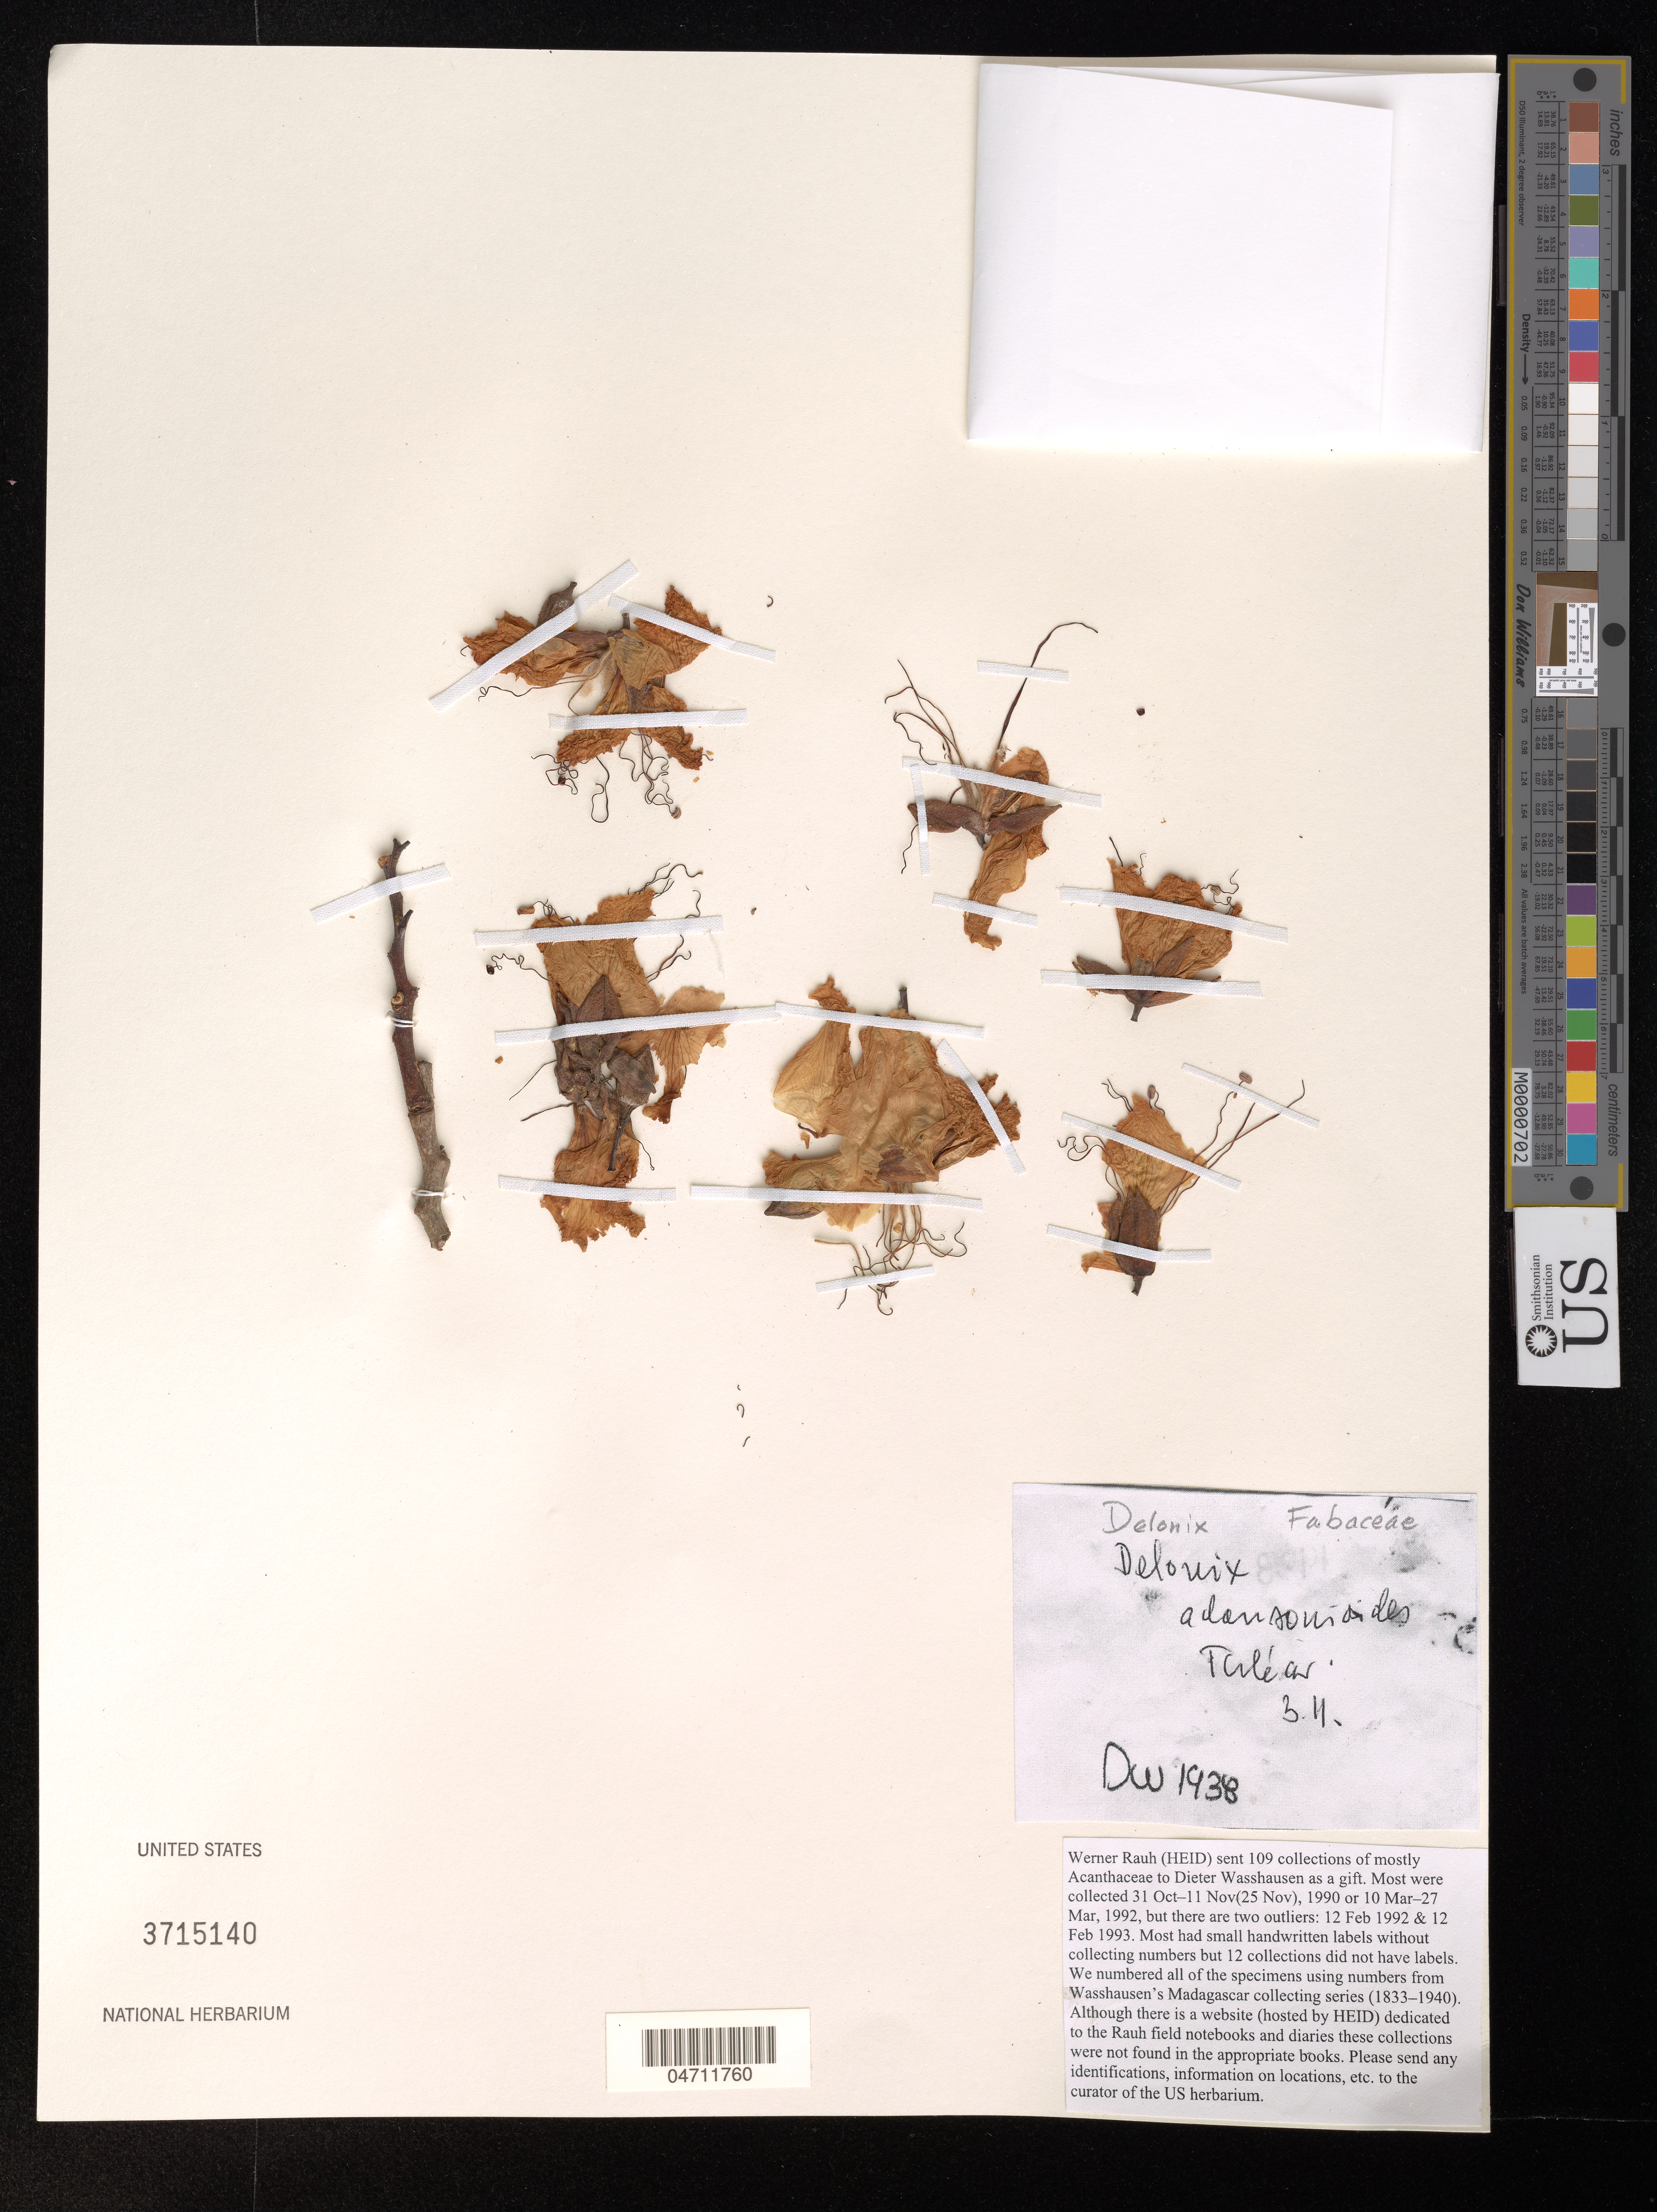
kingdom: Plantae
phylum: Tracheophyta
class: Magnoliopsida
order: Fabales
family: Fabaceae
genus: Delonix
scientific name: Delonix sp.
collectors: W. Rauh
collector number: DW 1938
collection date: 1992-03-11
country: Madagascar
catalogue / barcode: US 3715140